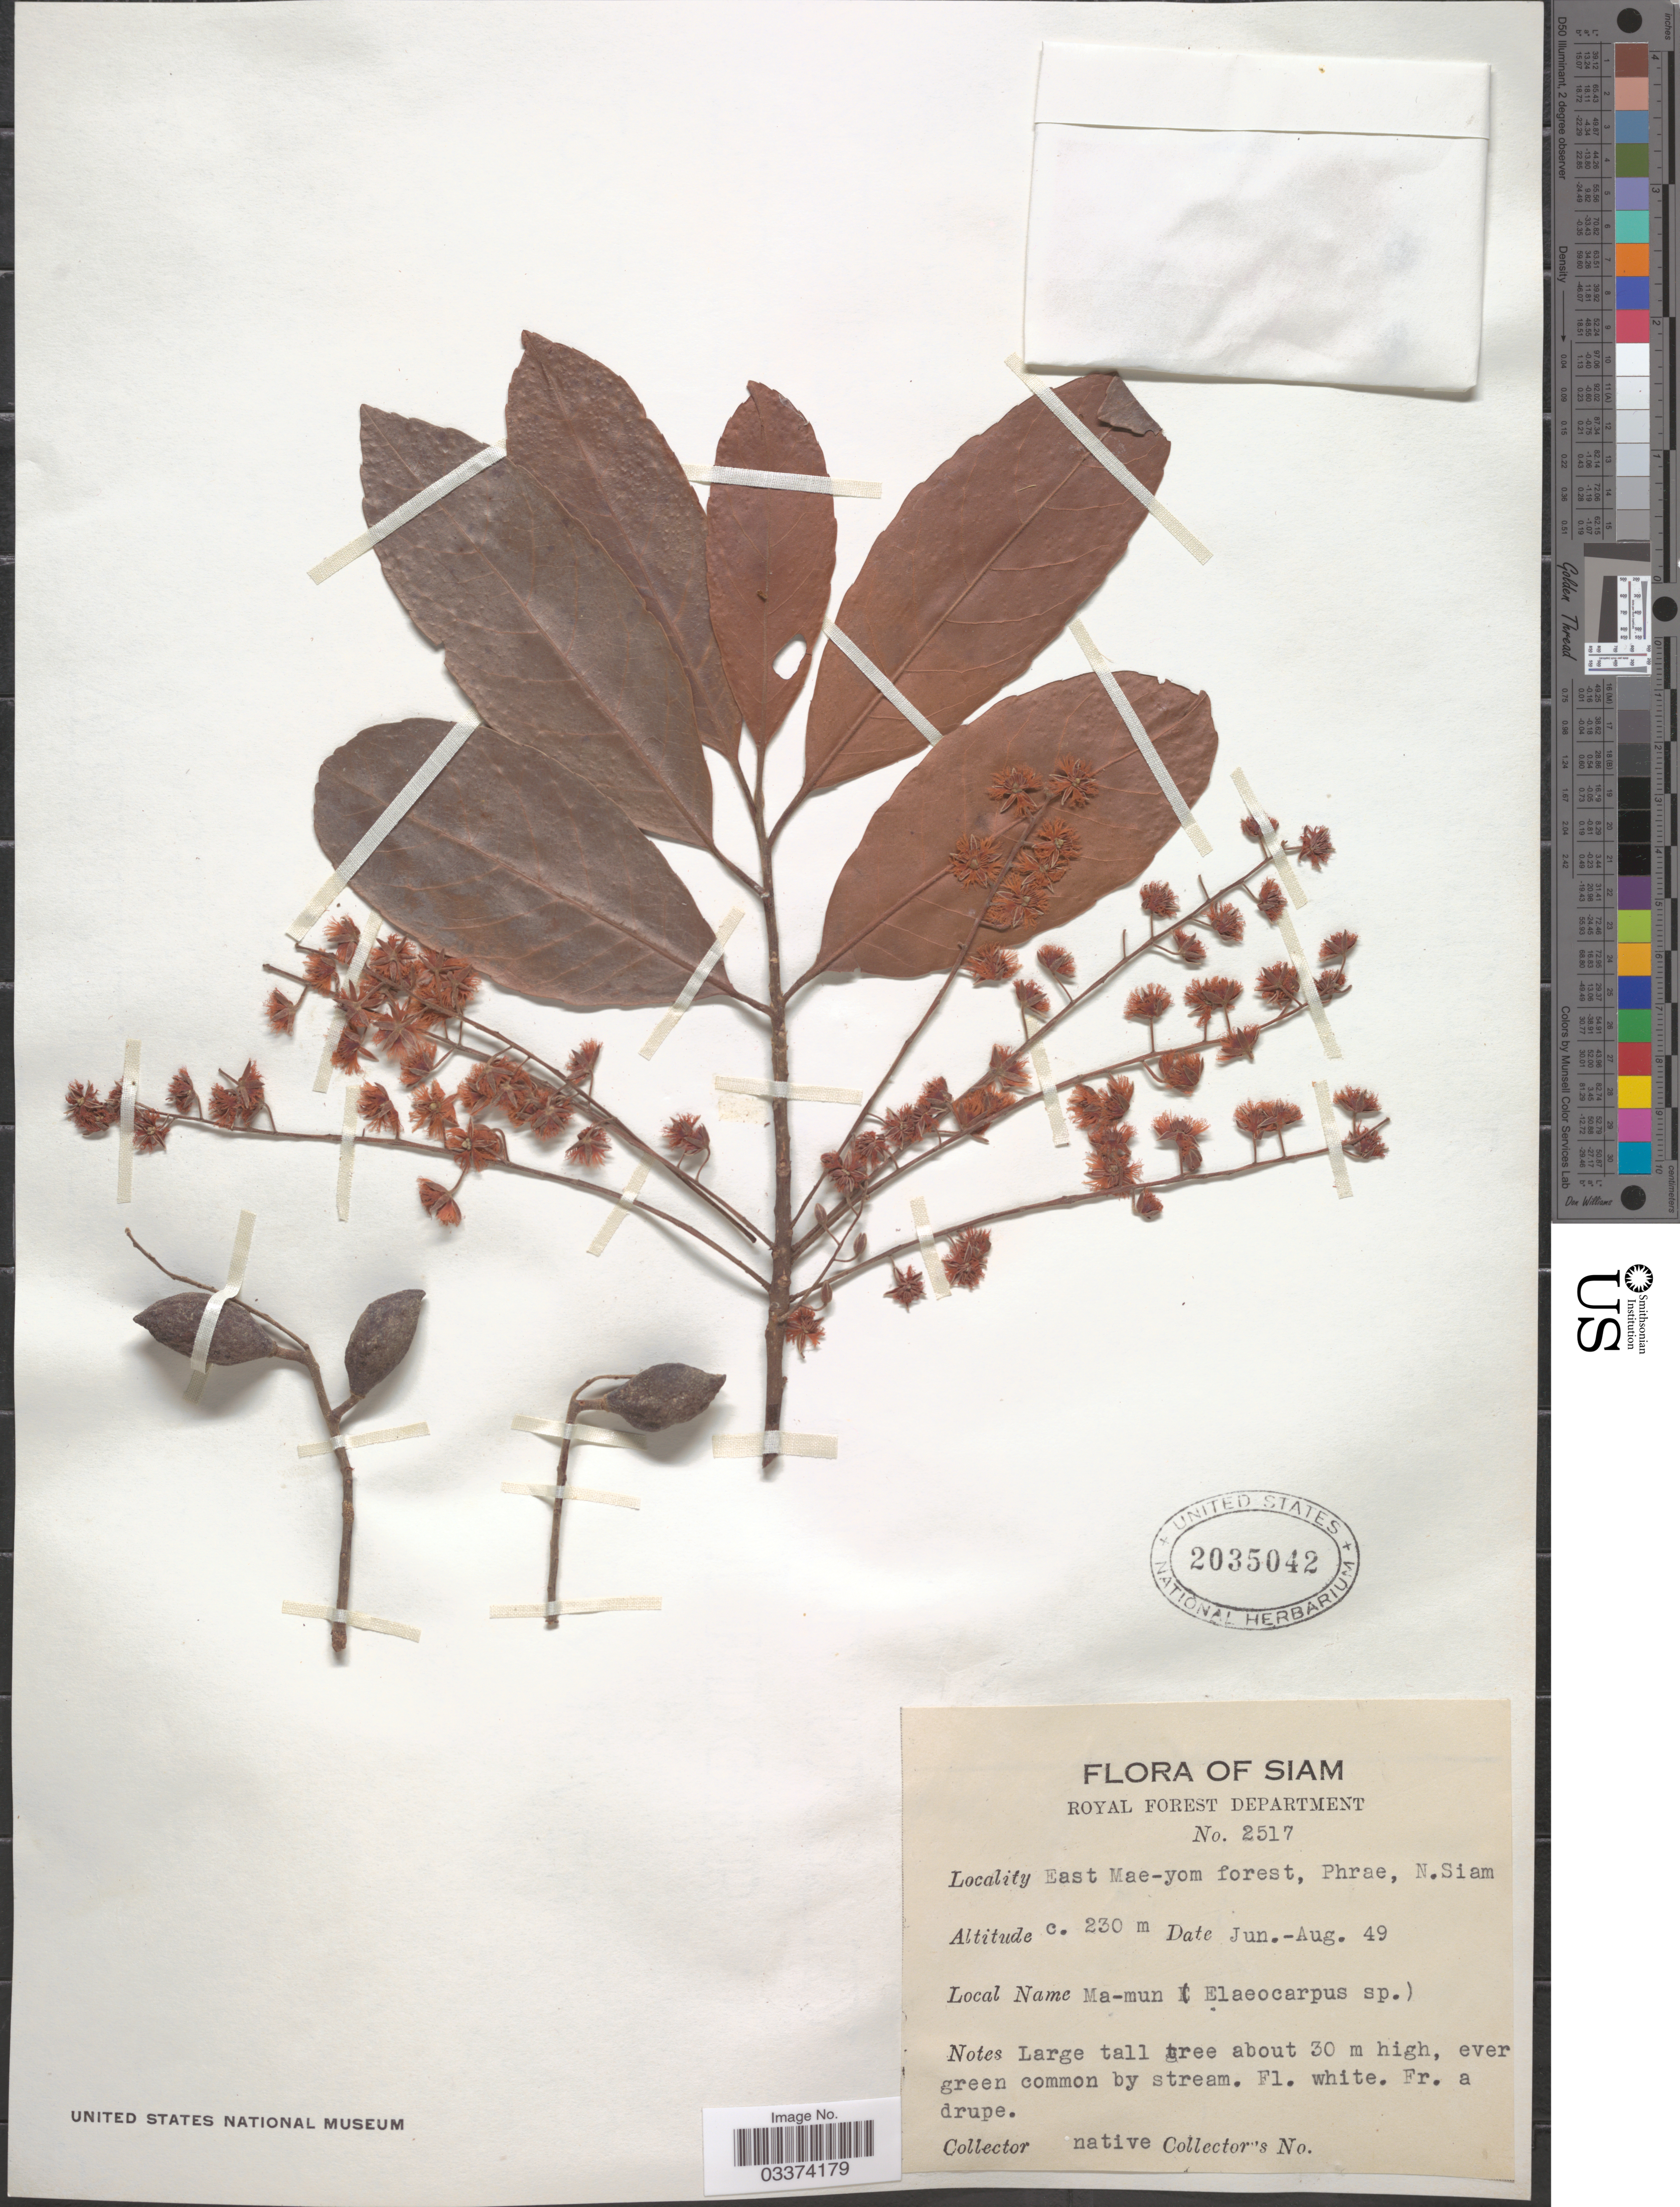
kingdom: Plantae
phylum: Tracheophyta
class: Magnoliopsida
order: Oxalidales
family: Elaeocarpaceae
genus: Elaeocarpus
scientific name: Elaeocarpus sp.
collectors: Native collector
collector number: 2517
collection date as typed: Transcribed d/m/y: /6/49 to /8/49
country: Thailand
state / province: Phrae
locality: Siam. East Mae-yom forest, Phrae, N. Siam.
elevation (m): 230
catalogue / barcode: US 2035042